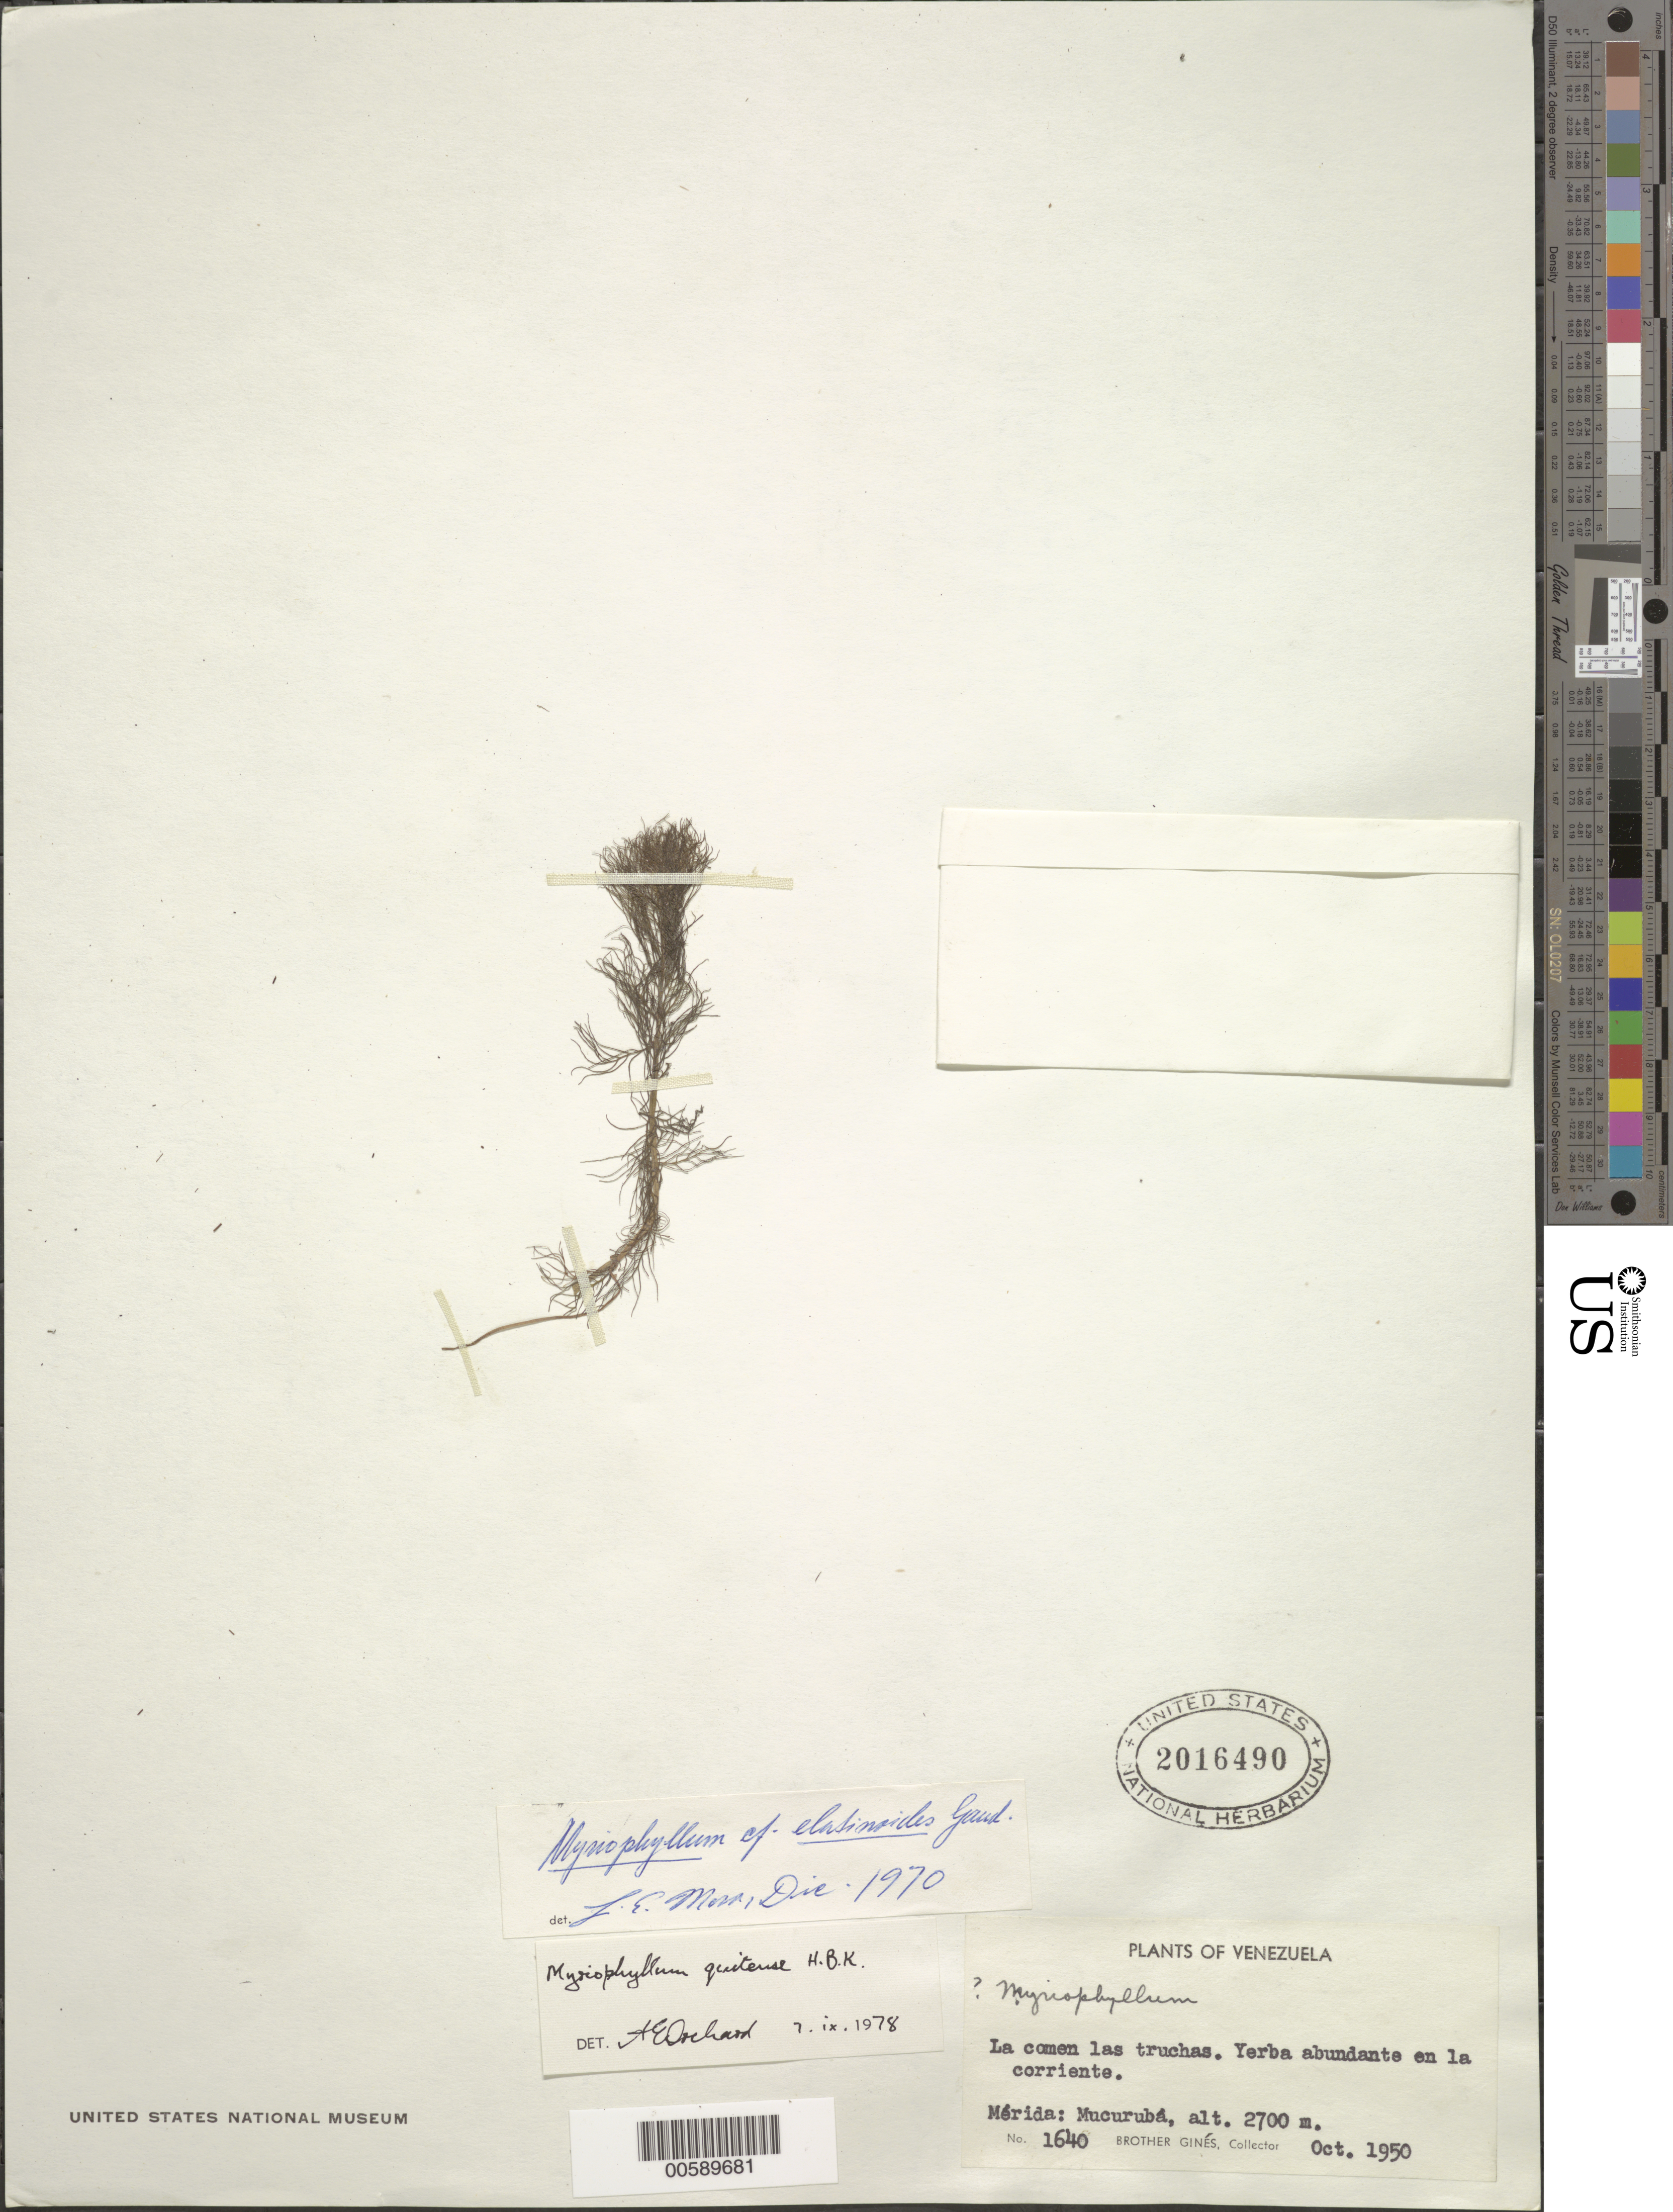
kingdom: Plantae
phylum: Tracheophyta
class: Magnoliopsida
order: Saxifragales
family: Haloragaceae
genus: Myriophyllum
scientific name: Myriophyllum quitense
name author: Kunth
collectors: Bro. Gines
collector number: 1640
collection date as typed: Oct 1950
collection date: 1950-10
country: Venezuela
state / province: Mérida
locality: Mucuruba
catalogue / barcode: US 2016490